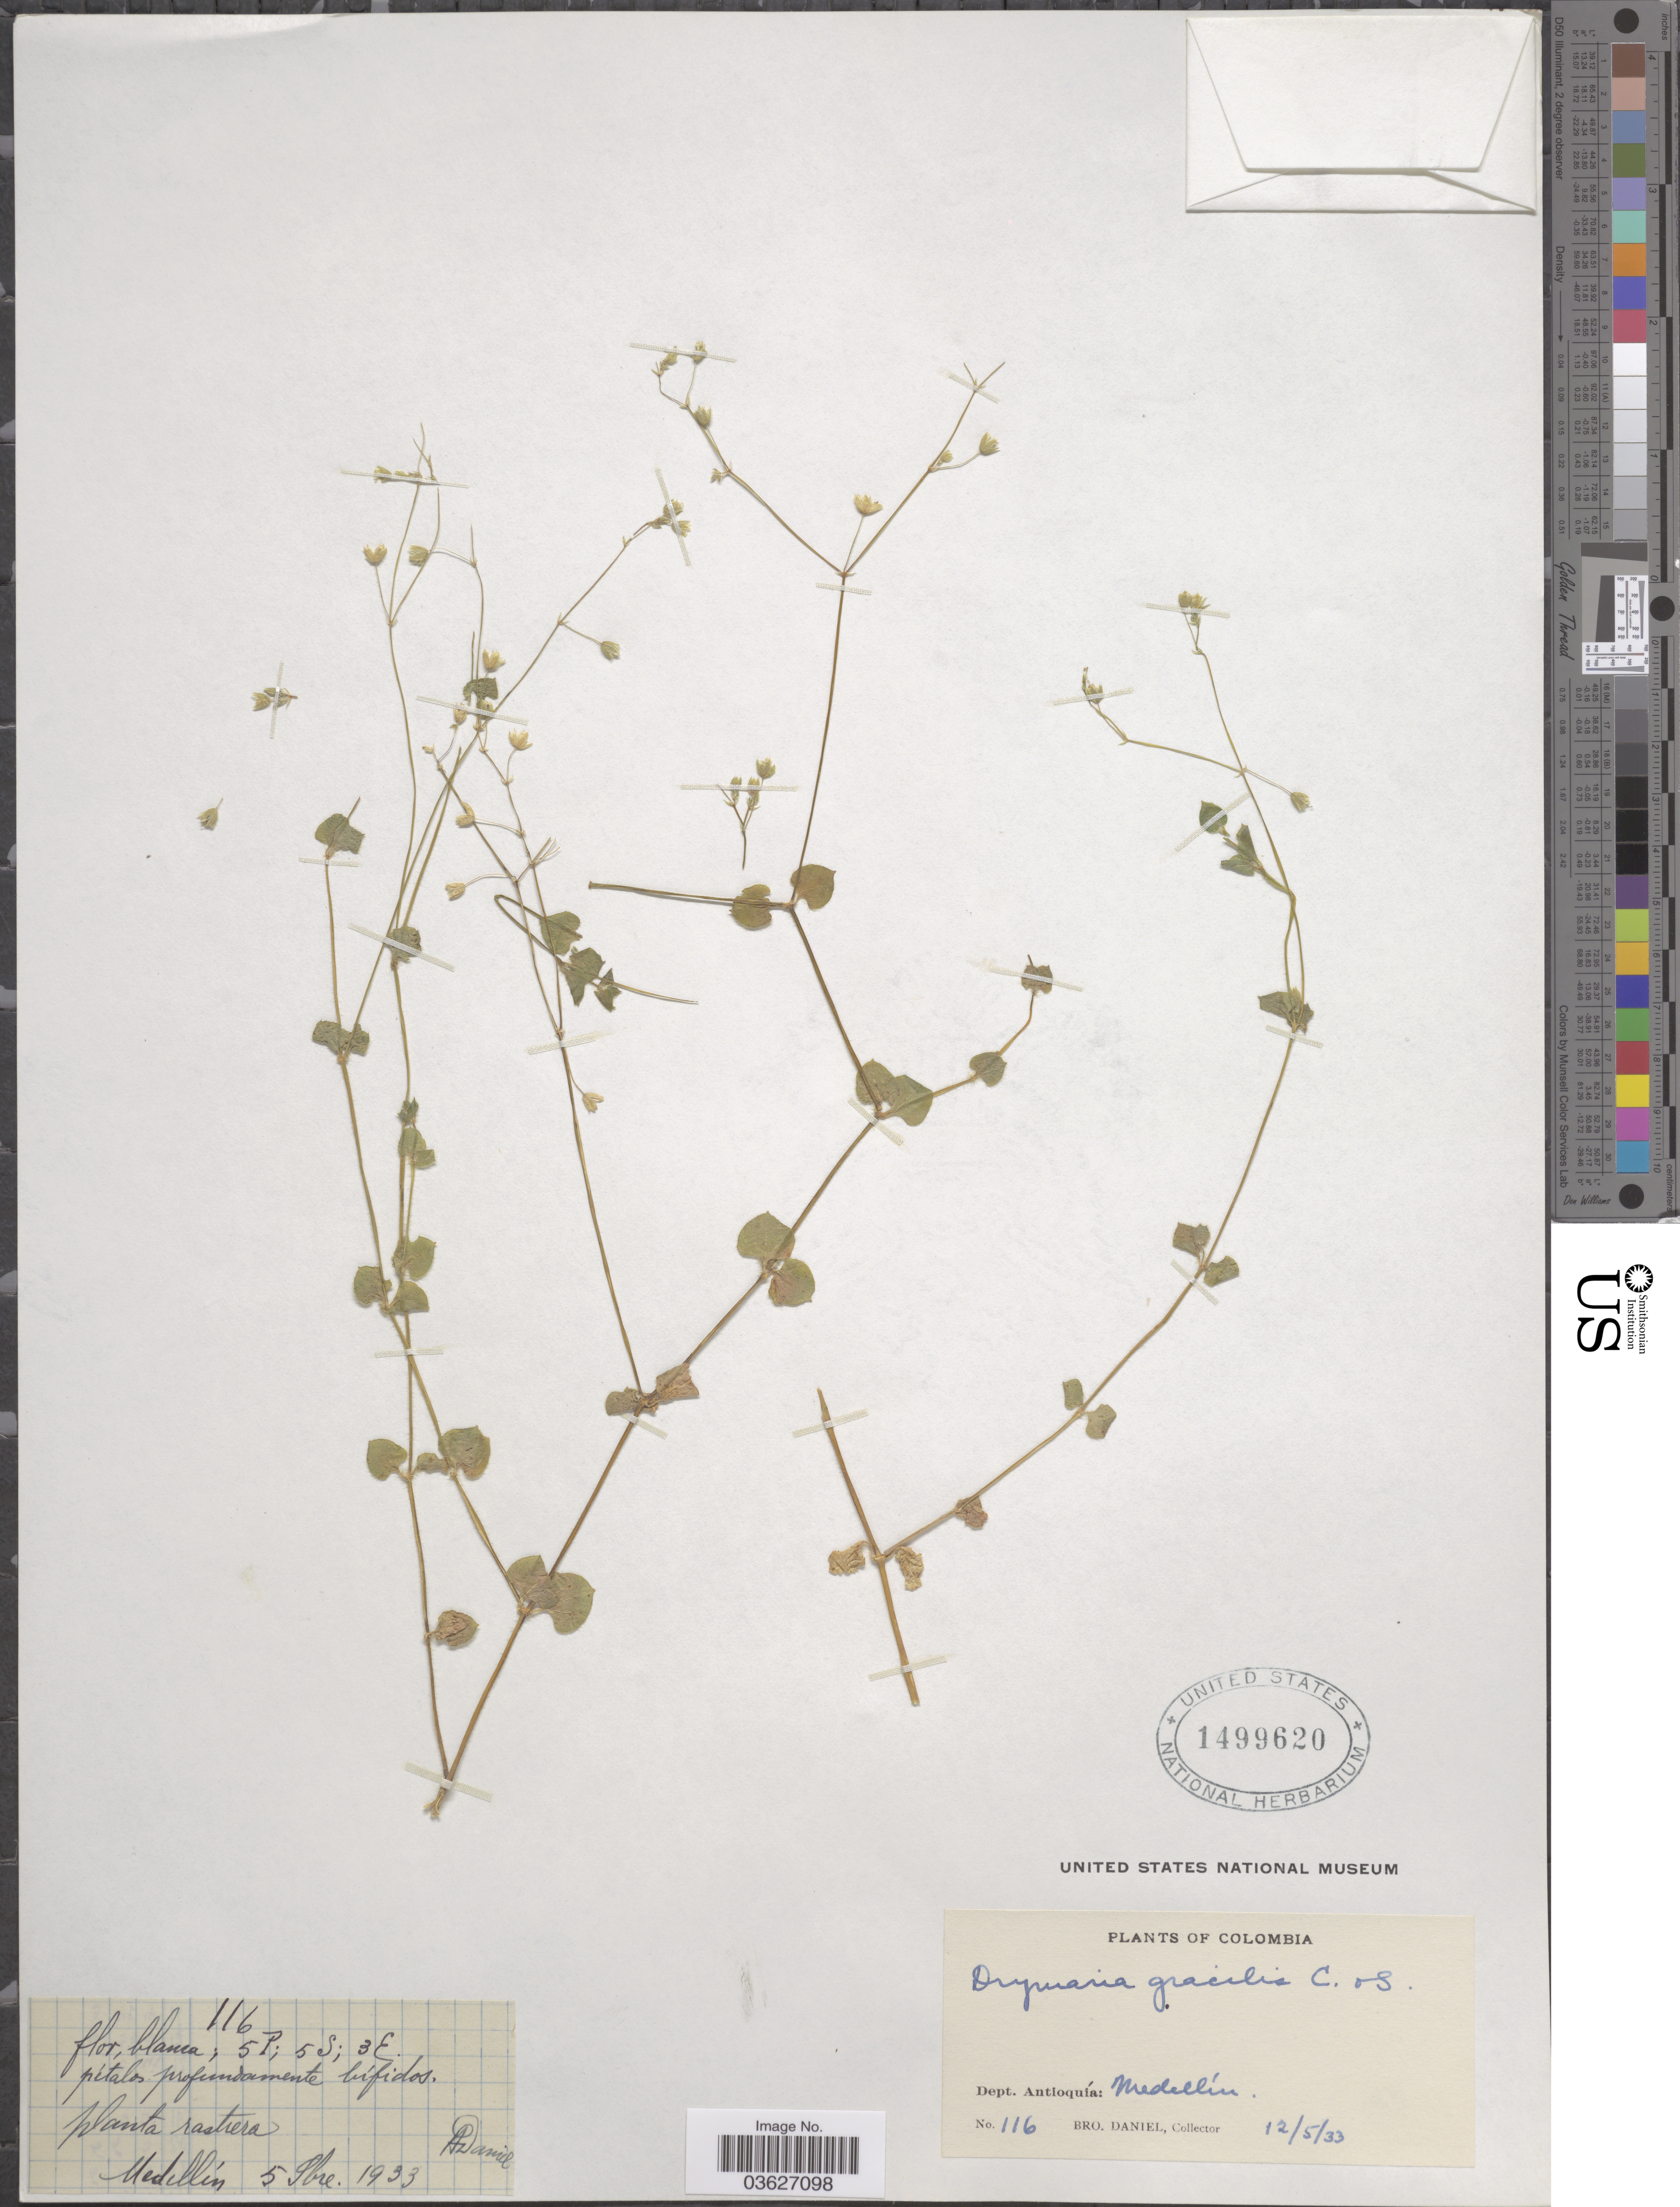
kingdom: Plantae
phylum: Tracheophyta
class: Magnoliopsida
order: Caryophyllales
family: Caryophyllaceae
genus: Drymaria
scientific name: Drymaria gracilis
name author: Cham. & Schltdl.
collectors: Bro. Daniel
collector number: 116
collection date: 1933-12-05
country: Colombia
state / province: Antioquia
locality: Dept. Antioquía: Medellín.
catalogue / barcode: US 1499620